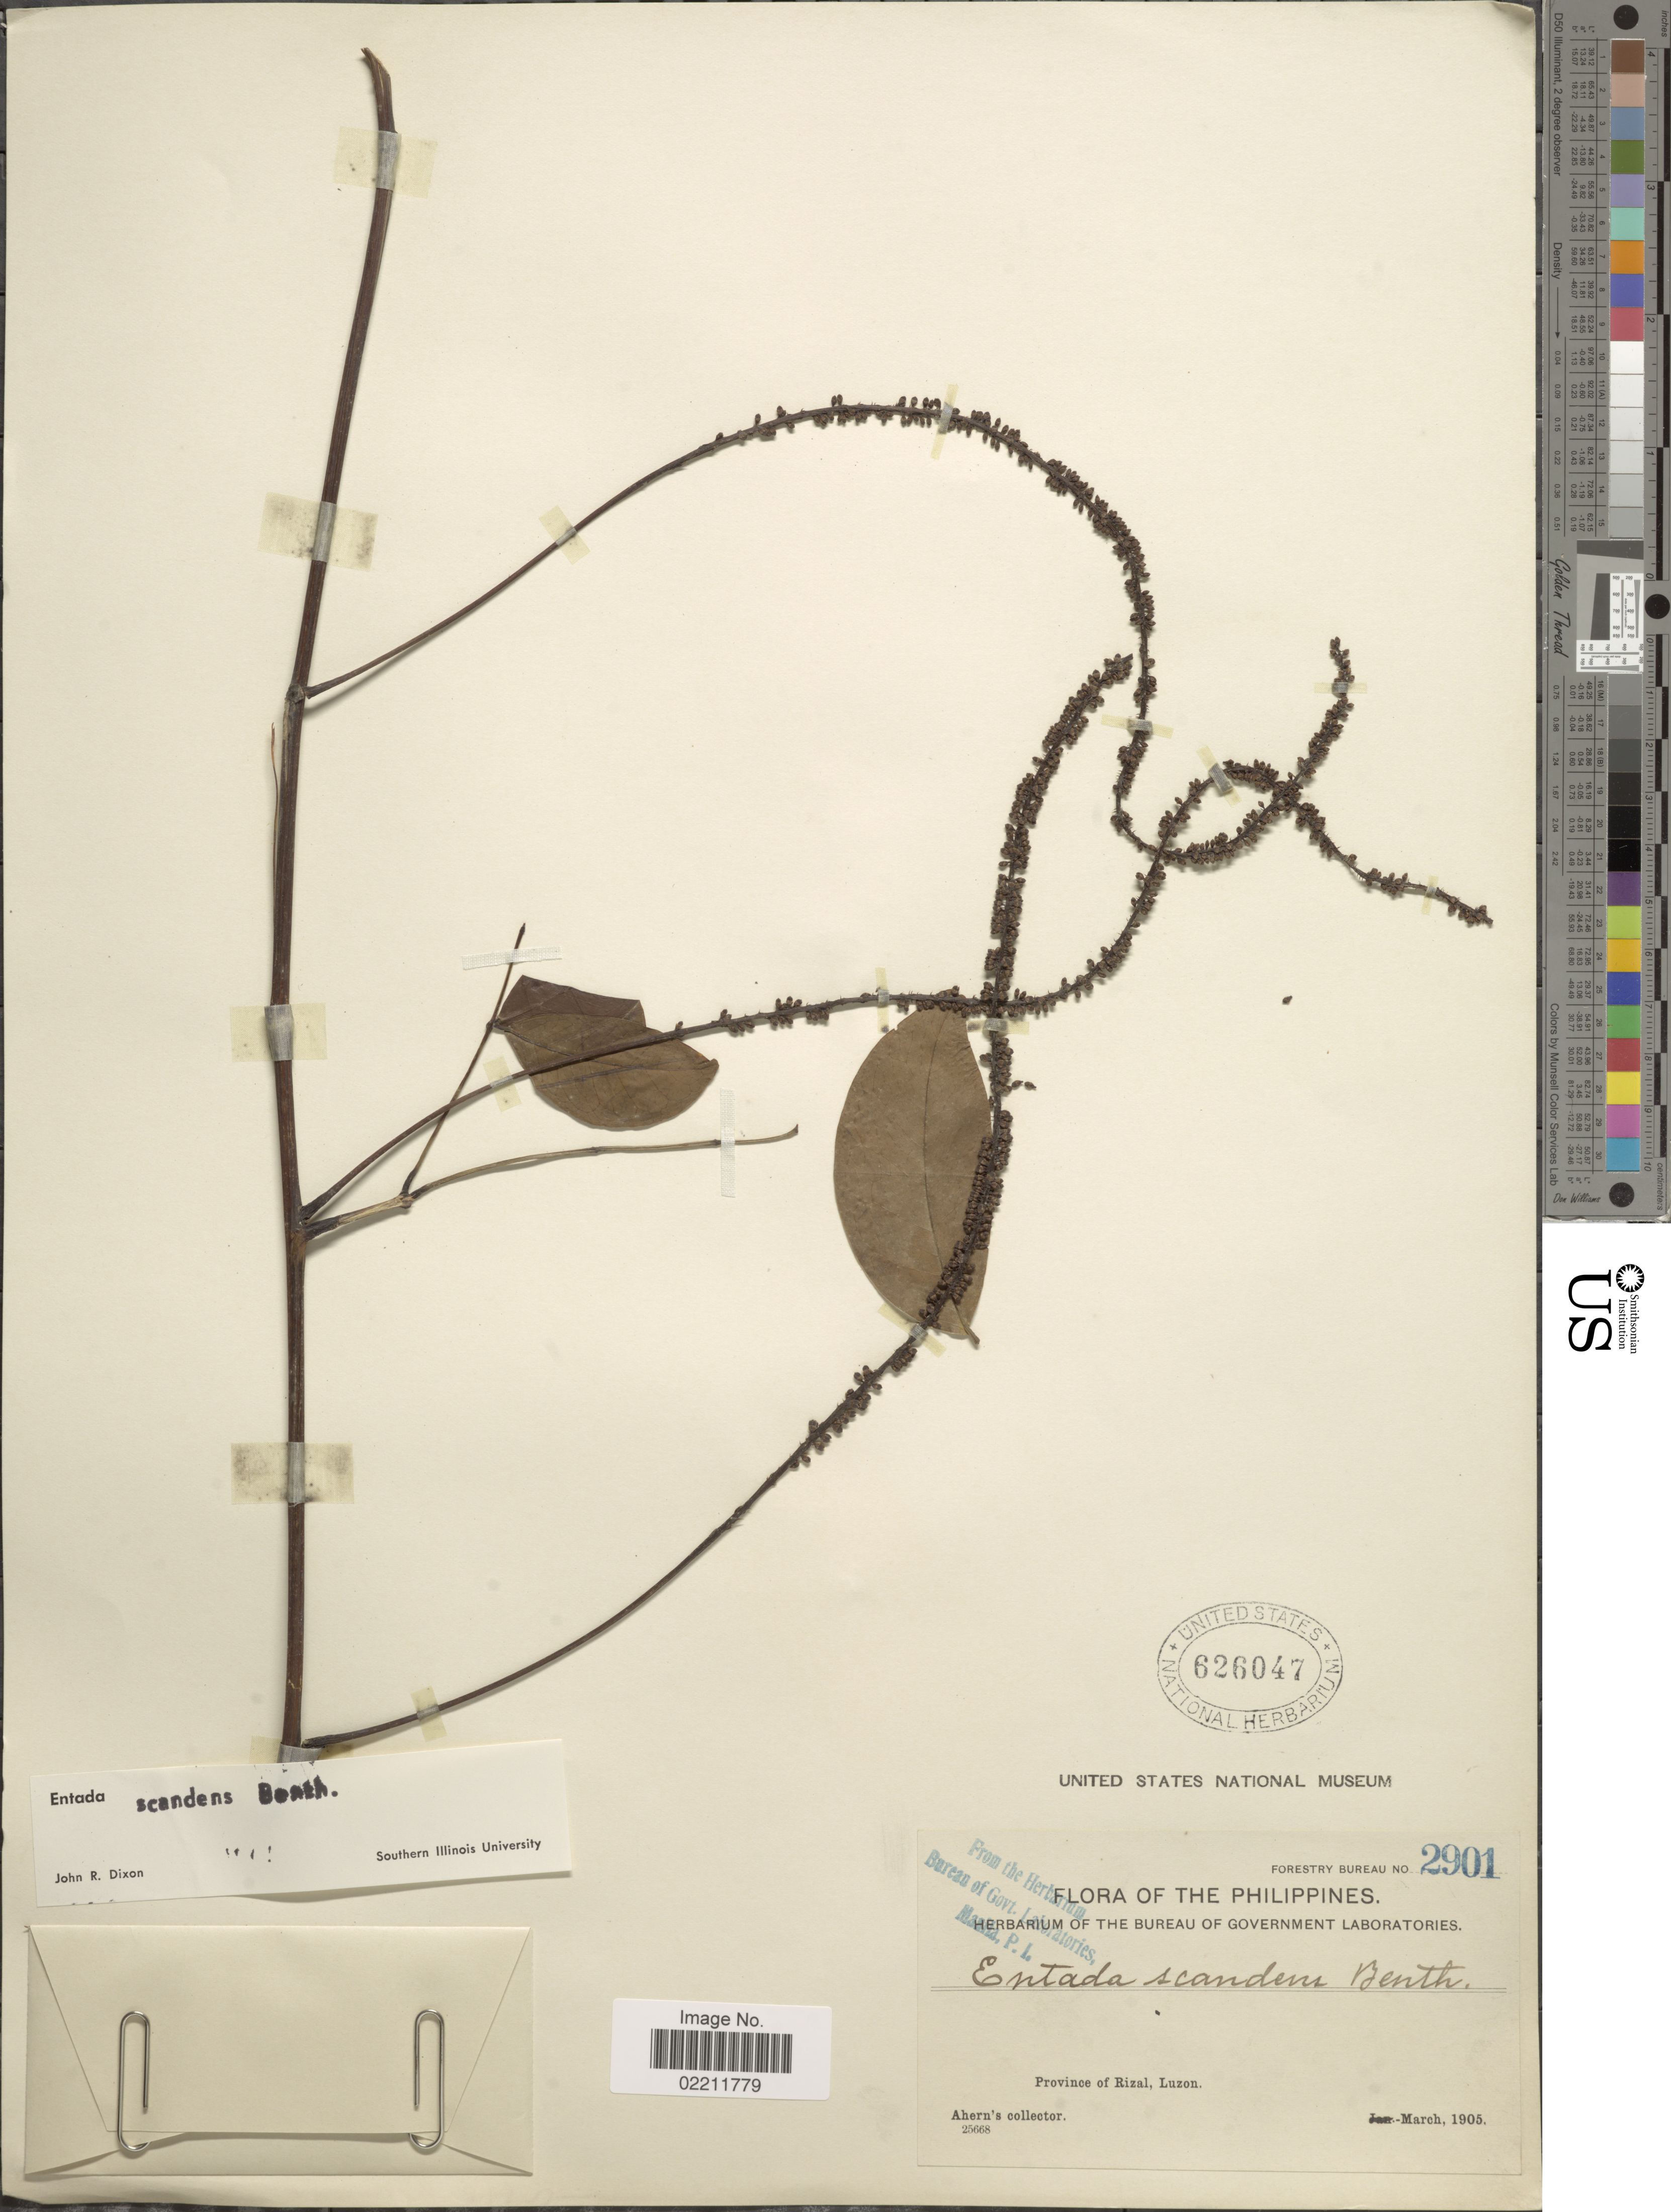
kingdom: Plantae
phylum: Tracheophyta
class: Magnoliopsida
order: Fabales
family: Fabaceae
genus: Entada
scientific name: Entada scandens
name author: Benth.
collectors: Ahern's collector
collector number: Forestry Bureau 2901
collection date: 1905-03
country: Philippines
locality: Province of Rizal, Luzon.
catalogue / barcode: US 626047